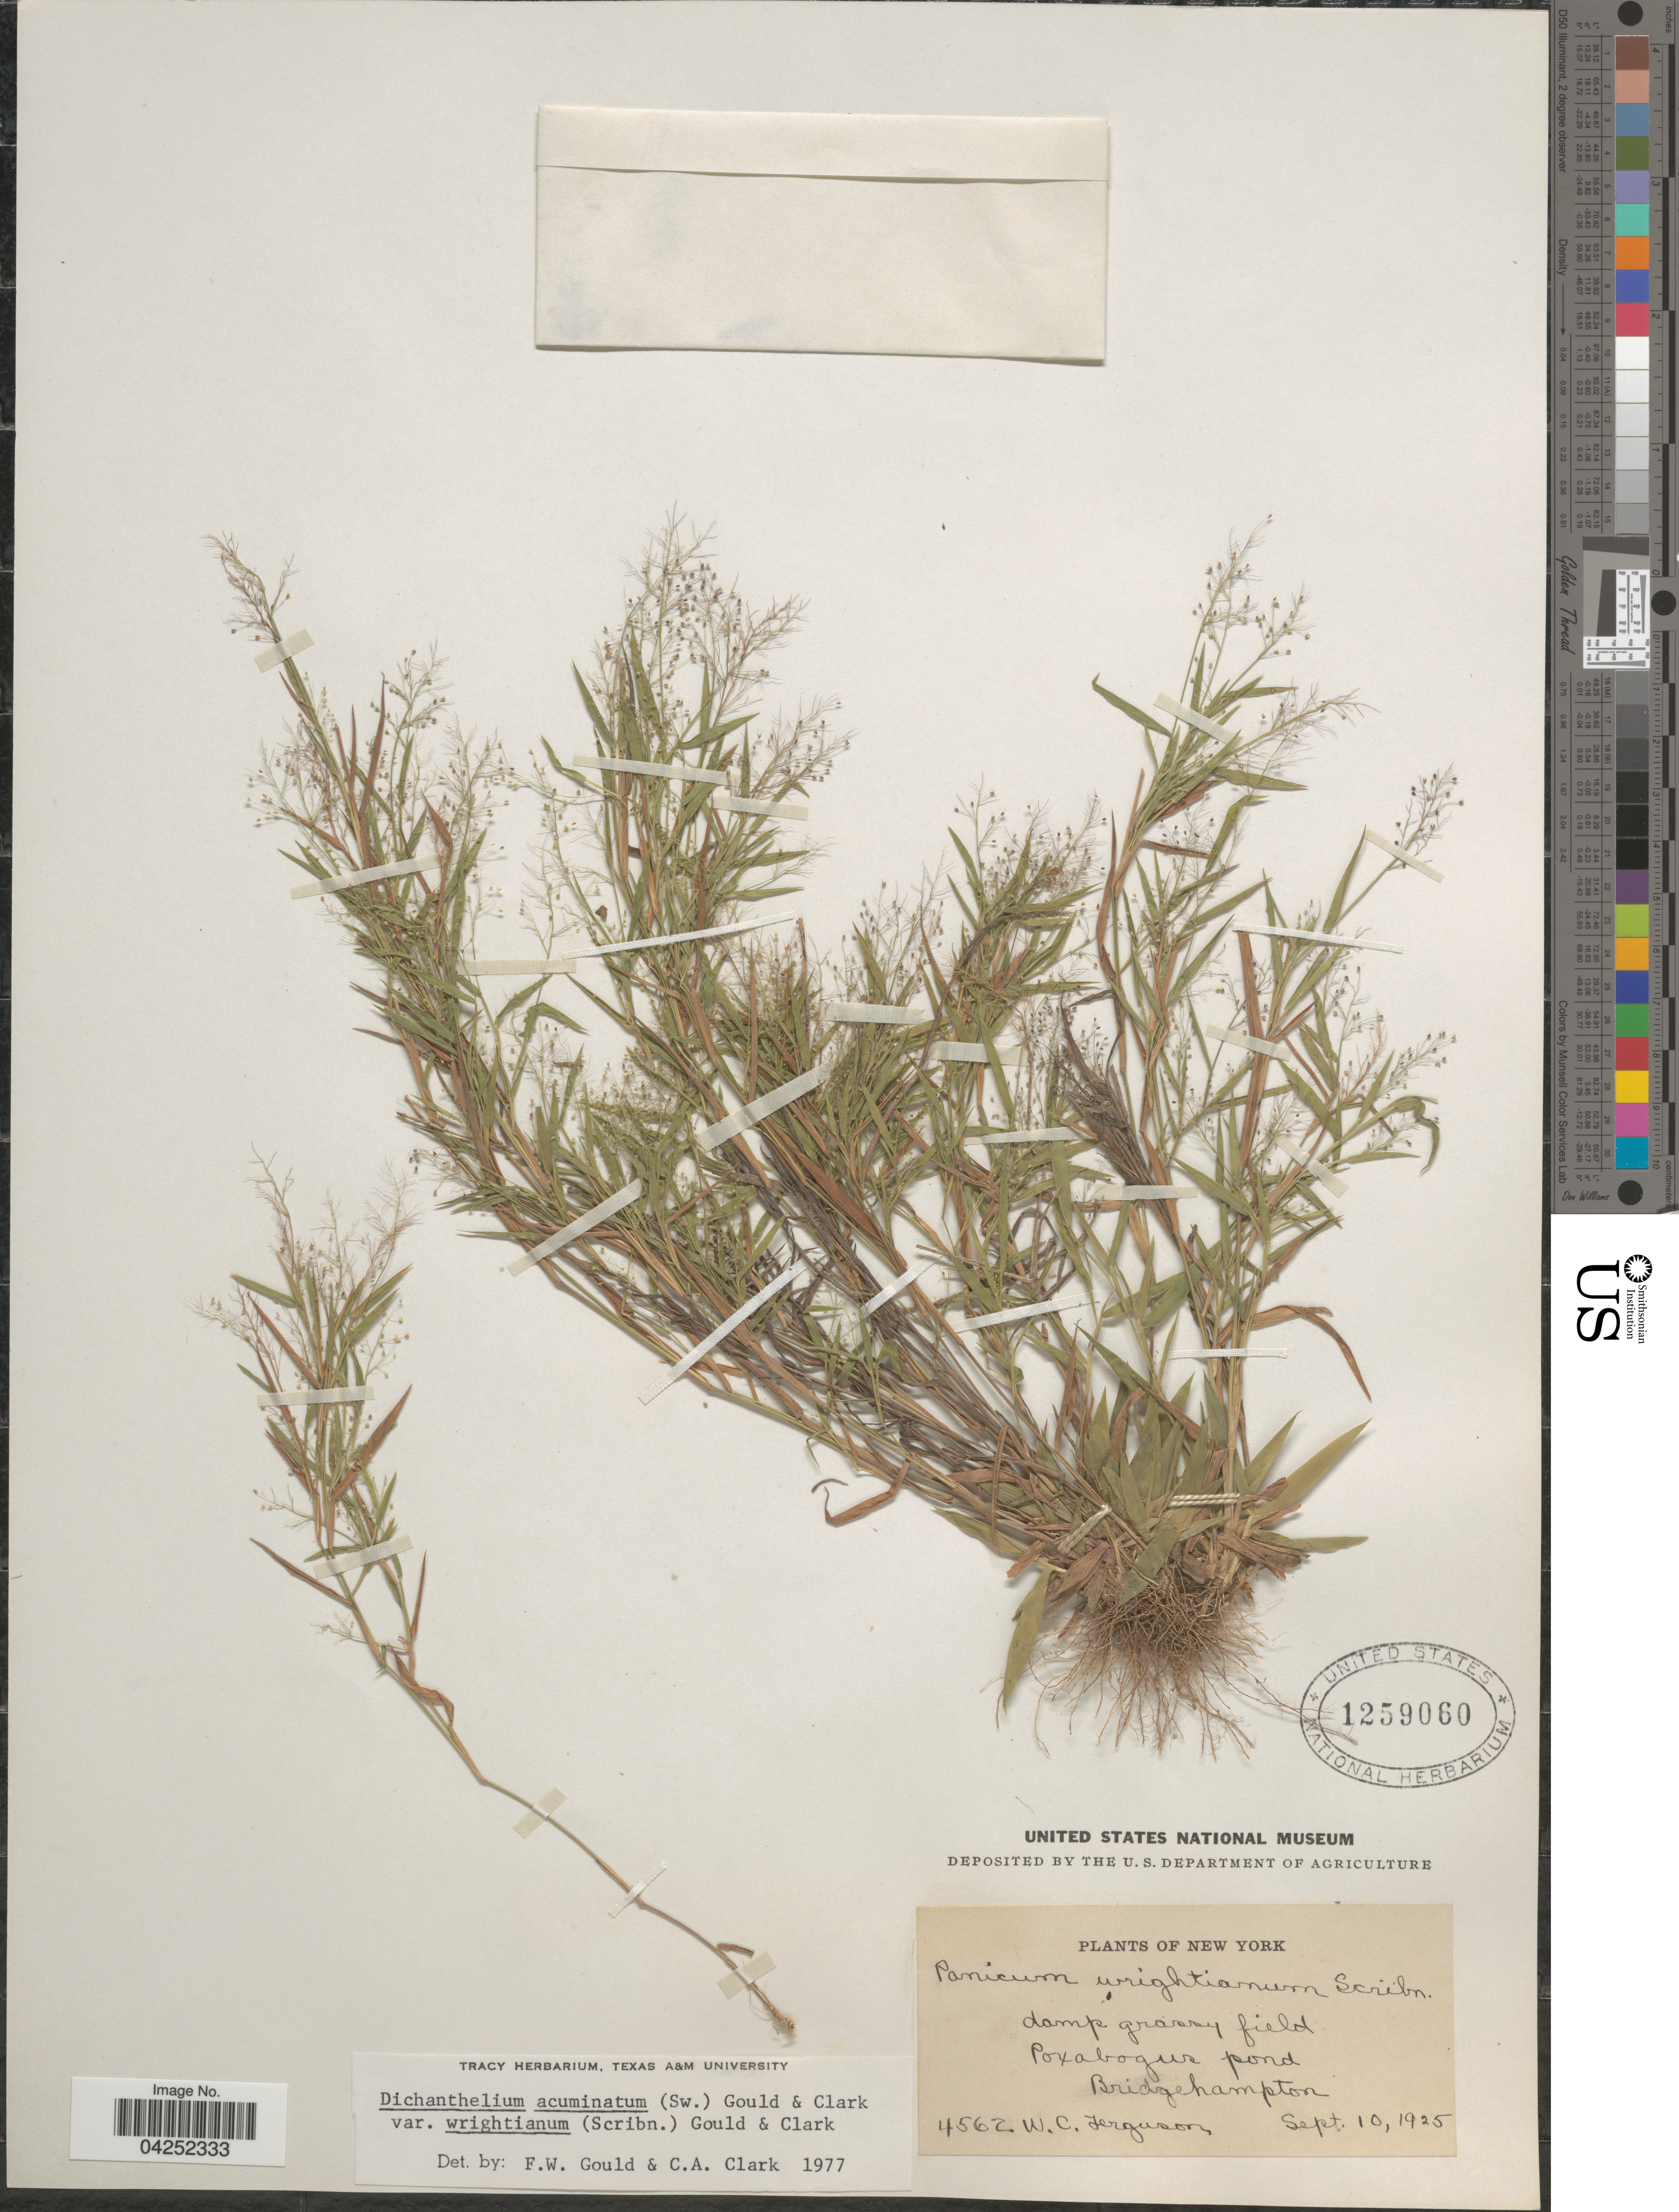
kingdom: Plantae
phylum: Tracheophyta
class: Liliopsida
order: Poales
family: Poaceae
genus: Dichanthelium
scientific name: Dichanthelium acuminatum var. longiligulatum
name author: (Nash) Gould & C.A. Clark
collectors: W. Ferguson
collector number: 4562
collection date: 1925-09-10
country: United States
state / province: New York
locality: Damp grassy field. Poxabogus pond. Bridgehampton.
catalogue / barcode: US 1259060